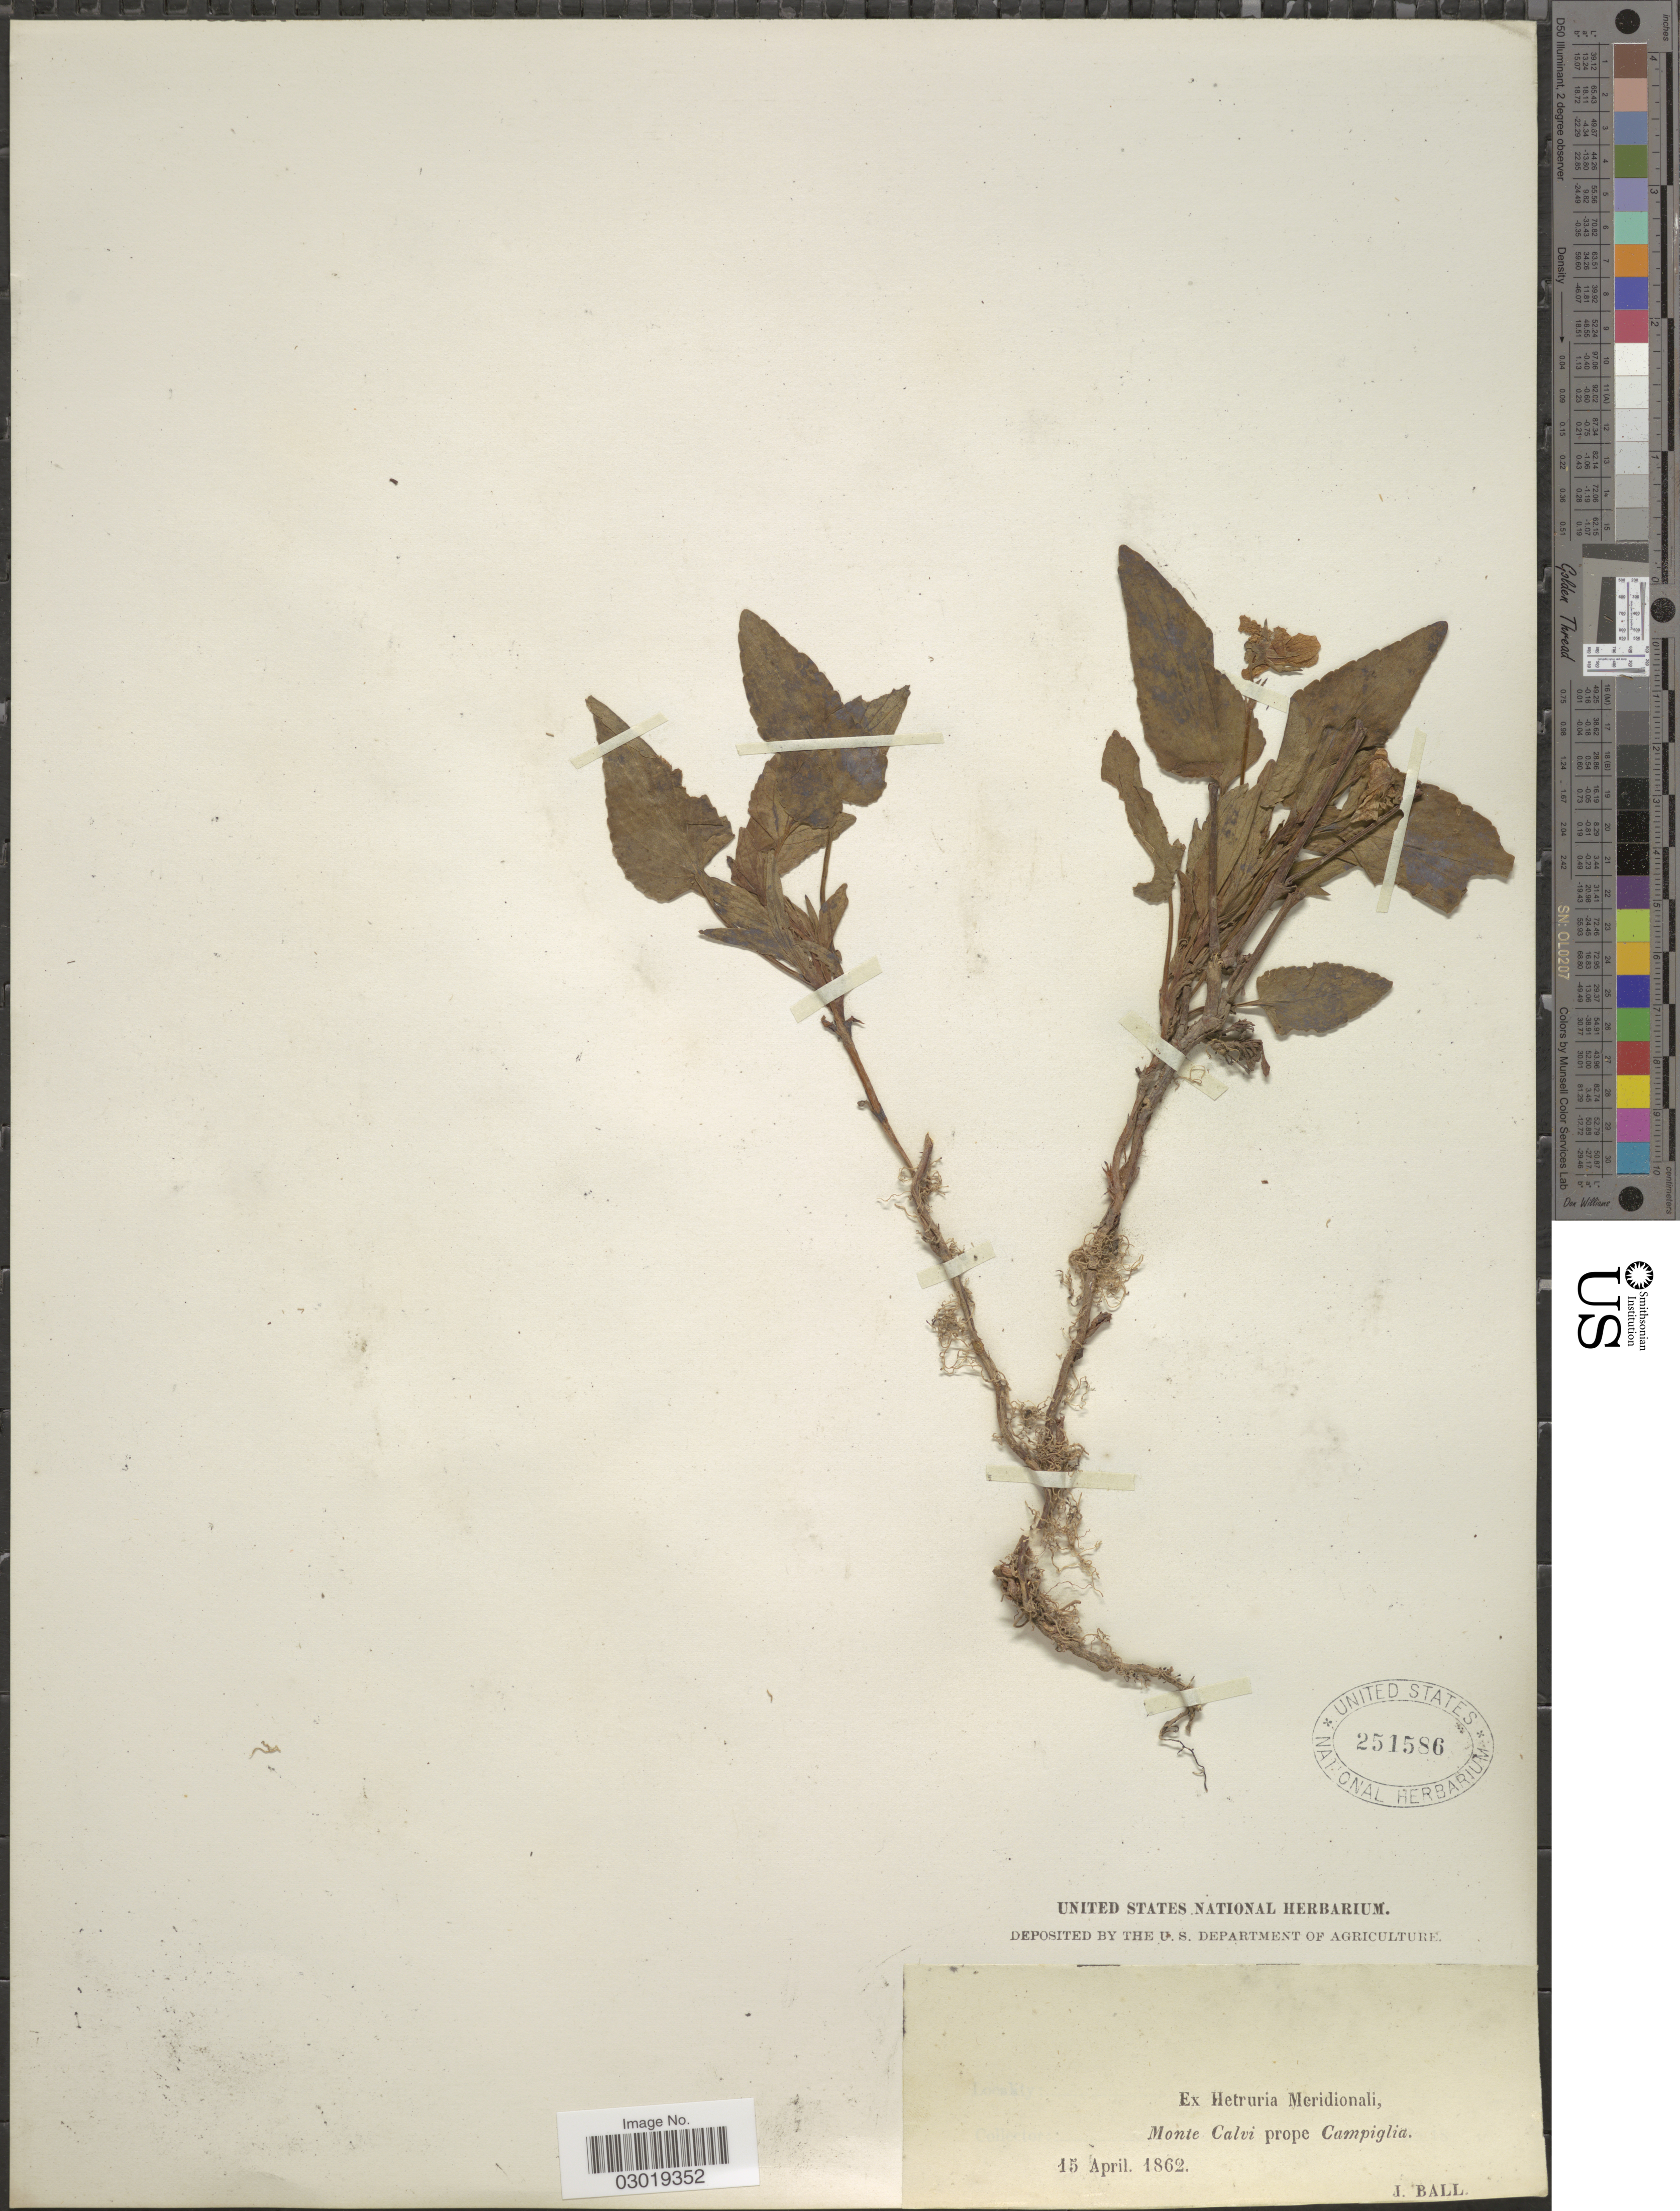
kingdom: Plantae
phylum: Tracheophyta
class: Magnoliopsida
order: Malpighiales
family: Violaceae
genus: Viola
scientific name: Viola sp.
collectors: J. Ball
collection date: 1862-04-15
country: Italy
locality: Hetruria Meridionali, Monte Calvi prope Campiglia.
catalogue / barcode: US 251586